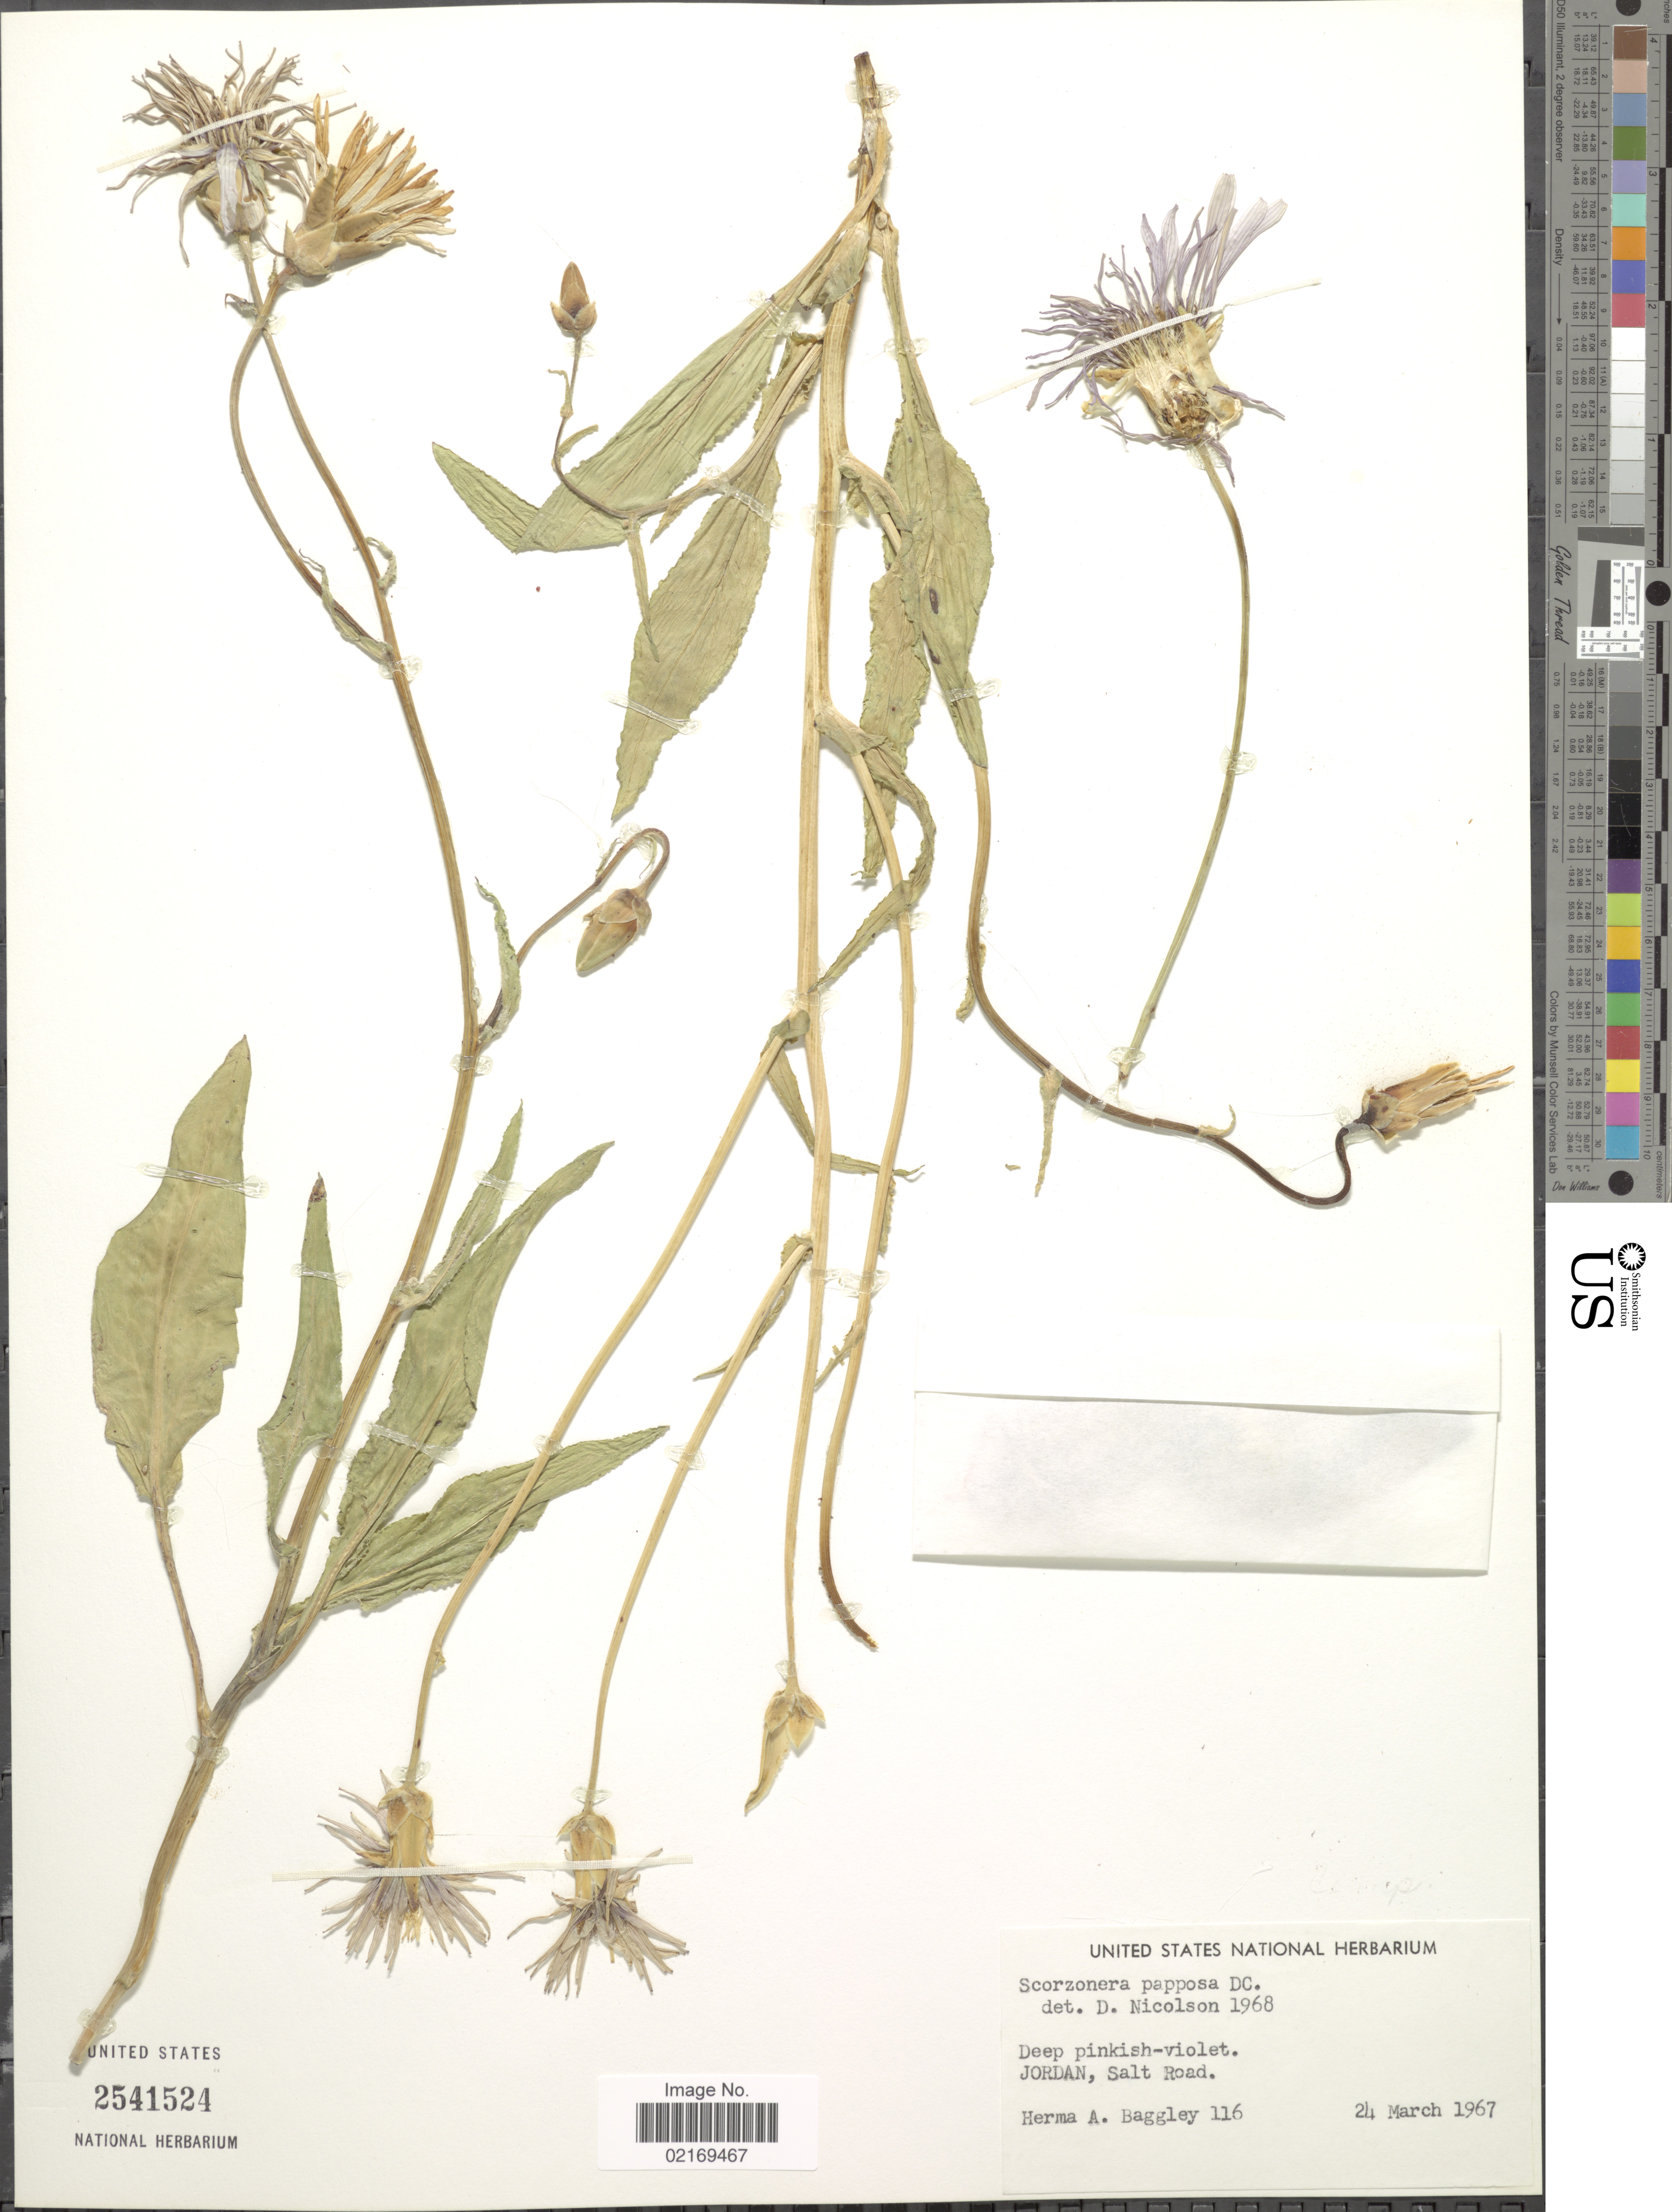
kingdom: Plantae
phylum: Tracheophyta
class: Magnoliopsida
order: Asterales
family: Asteraceae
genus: Scorzonera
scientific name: Scorzonera papposa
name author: DC.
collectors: H. Baggley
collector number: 116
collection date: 1967-03-24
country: Jordan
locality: Salt Road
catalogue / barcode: US 2541524